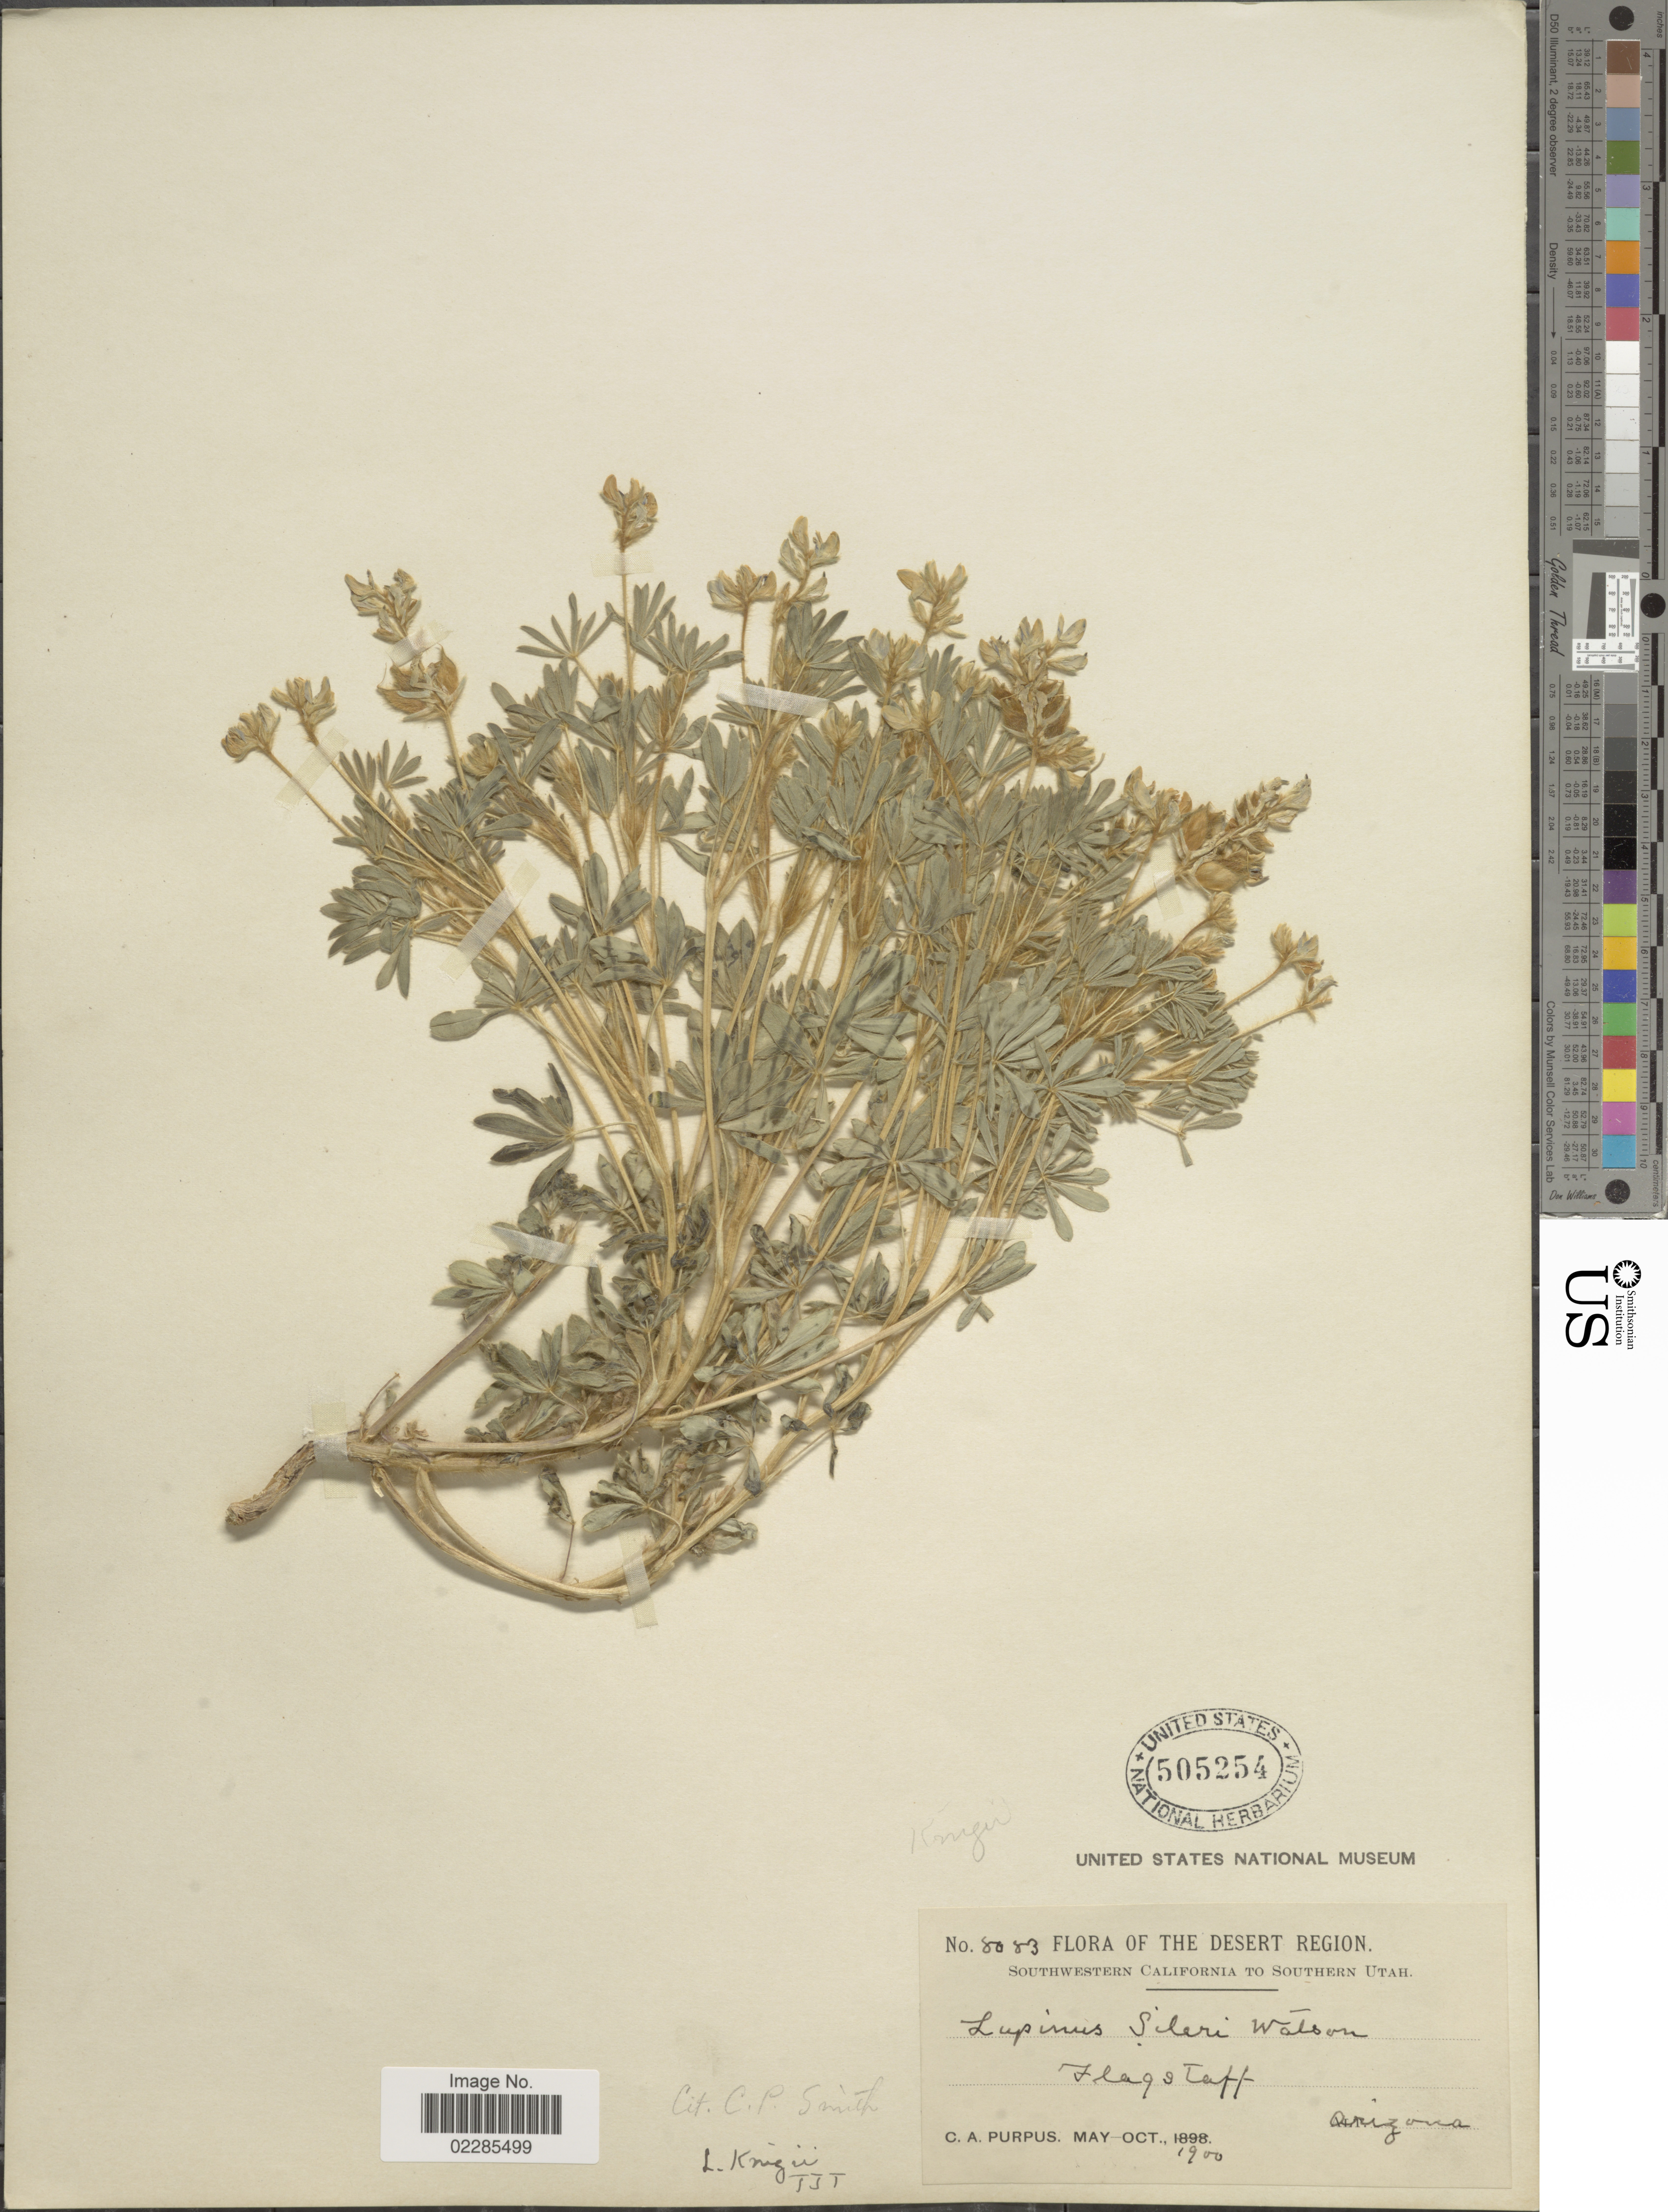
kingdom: Plantae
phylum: Tracheophyta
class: Magnoliopsida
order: Fabales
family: Fabaceae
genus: Lupinus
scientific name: Lupinus kingii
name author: S. Watson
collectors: C. A. Purpus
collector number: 8083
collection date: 1900-05/1900-10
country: United States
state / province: Arizona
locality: The Desert Region, Southwestern California to Southern Utah, Flagstaff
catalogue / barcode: US 505254